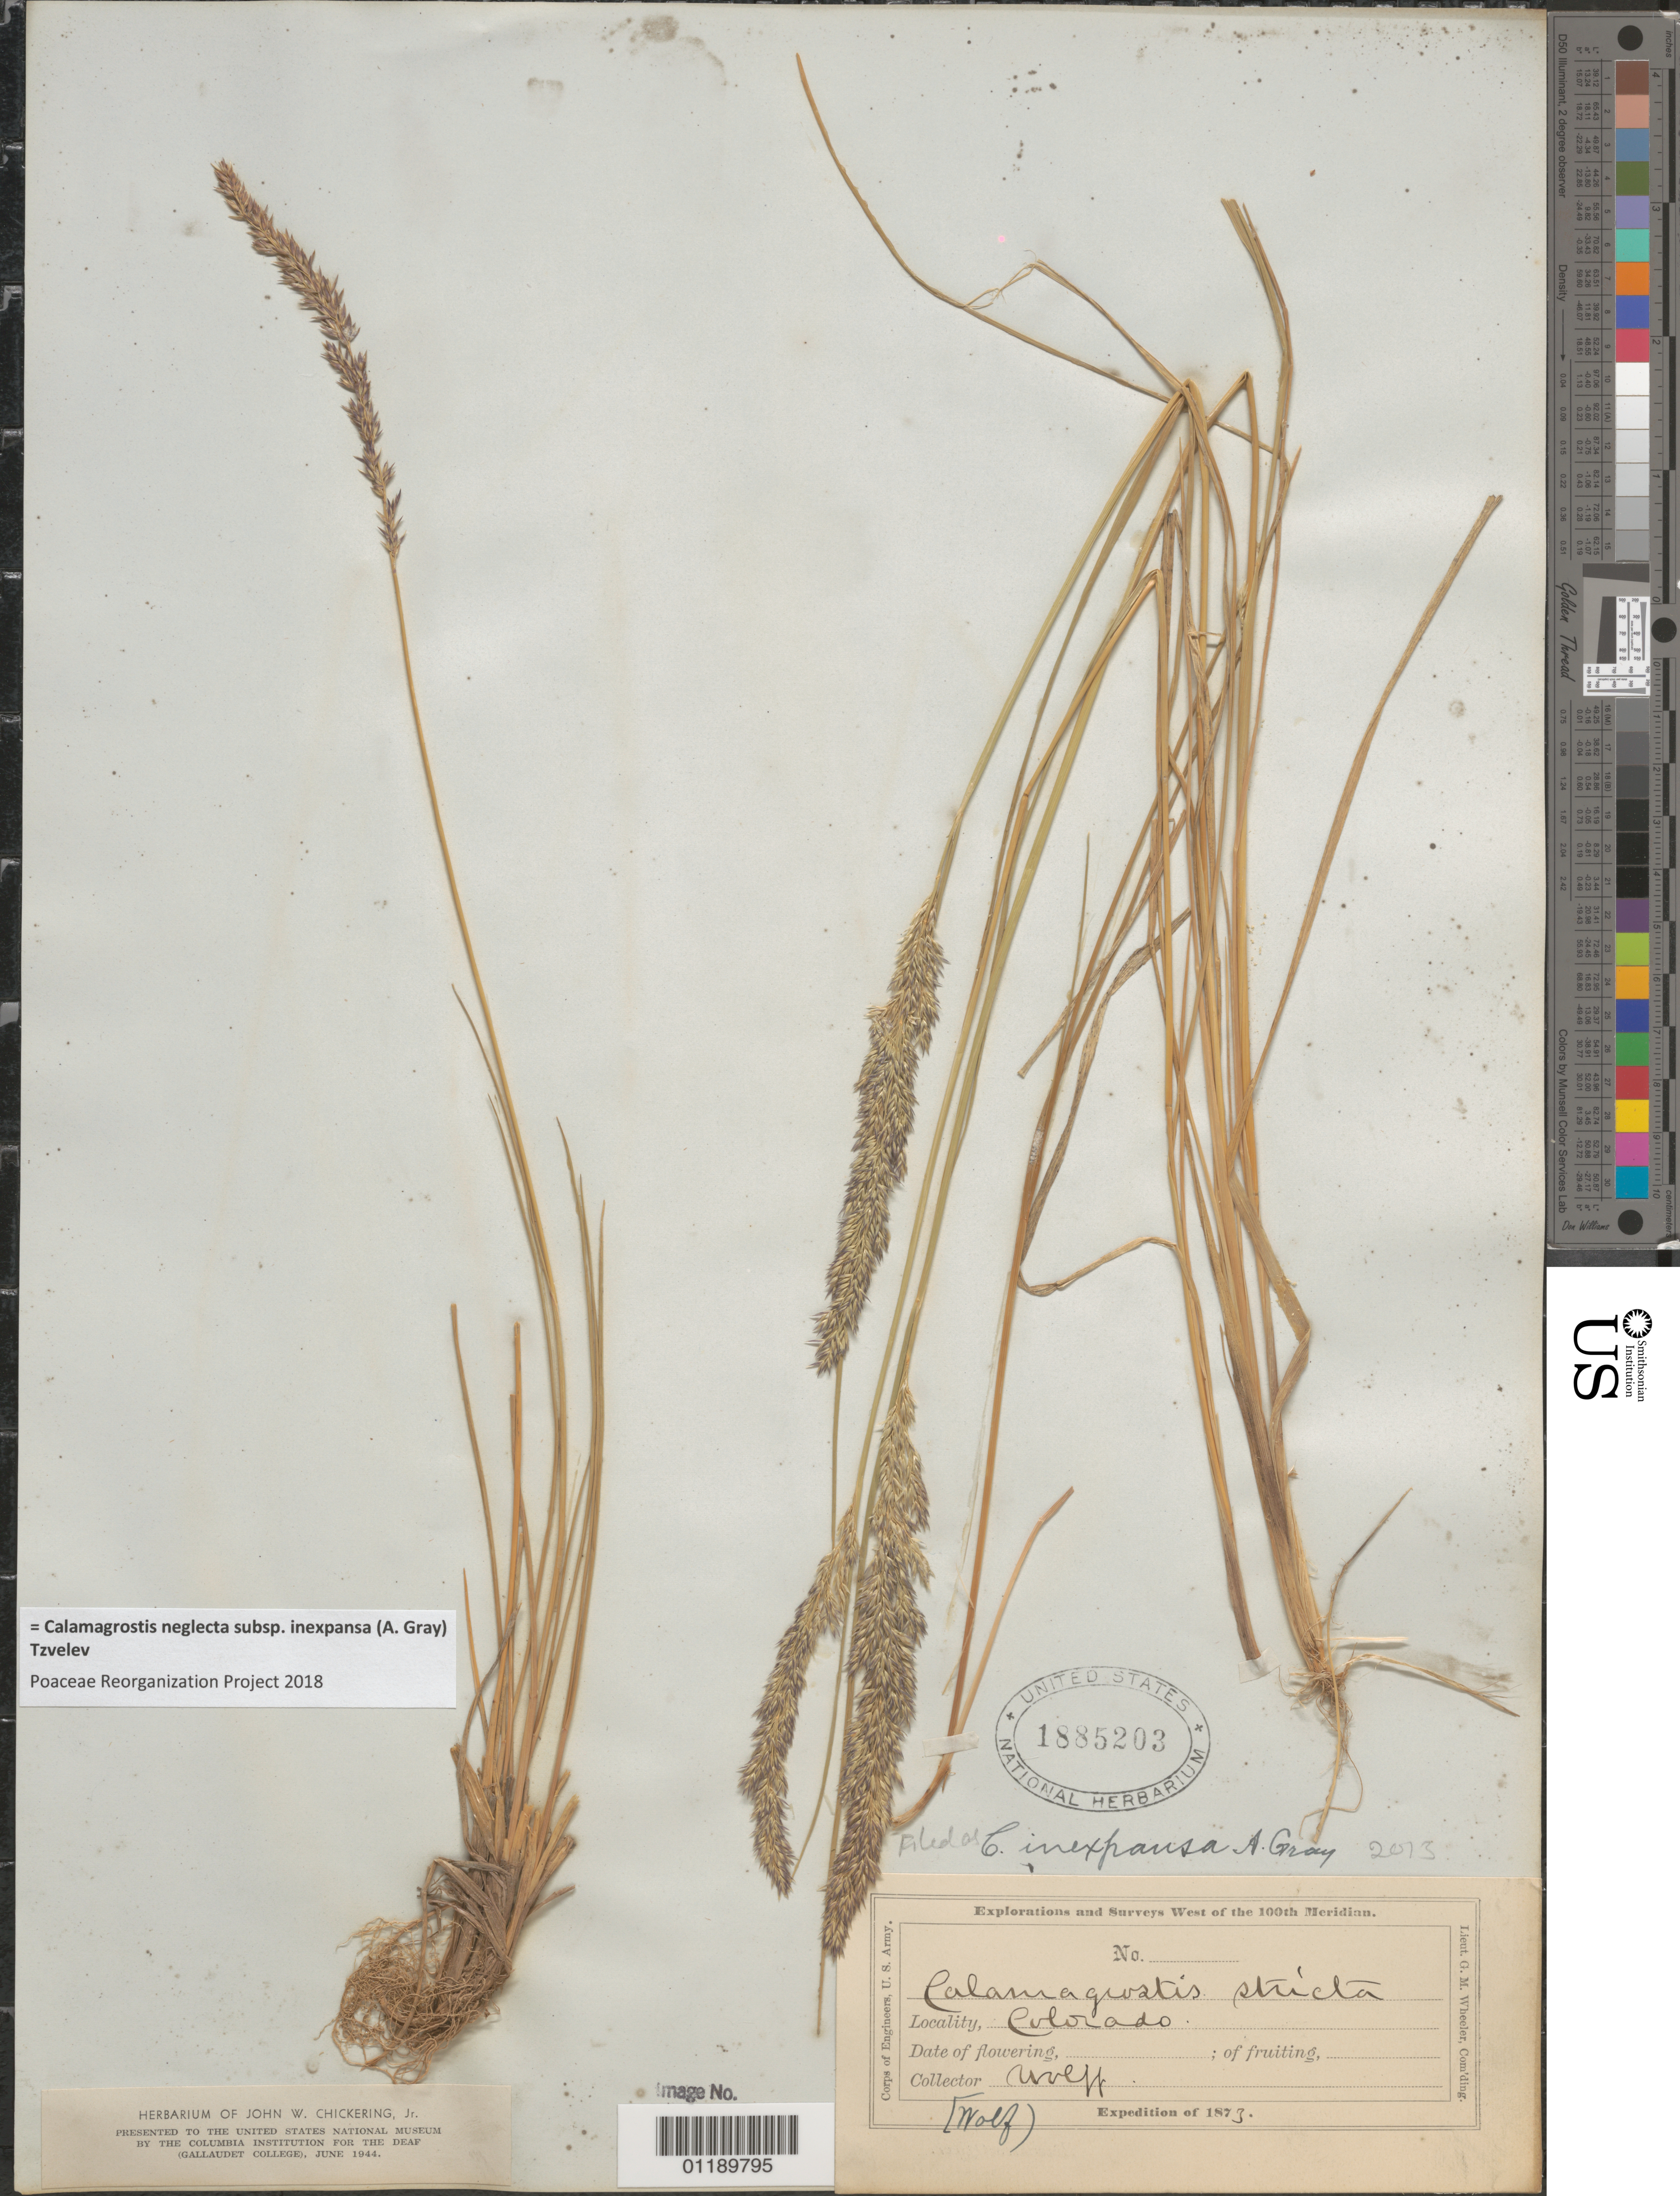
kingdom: Plantae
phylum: Tracheophyta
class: Liliopsida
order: Poales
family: Poaceae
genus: Calamagrostis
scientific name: Calamagrostis neglecta subsp. inexpansa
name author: (A. Gray) Tzvelev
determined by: Poaceae Reorganization Project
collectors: J. Wolf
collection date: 1873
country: United States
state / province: Colorado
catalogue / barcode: US 1885203